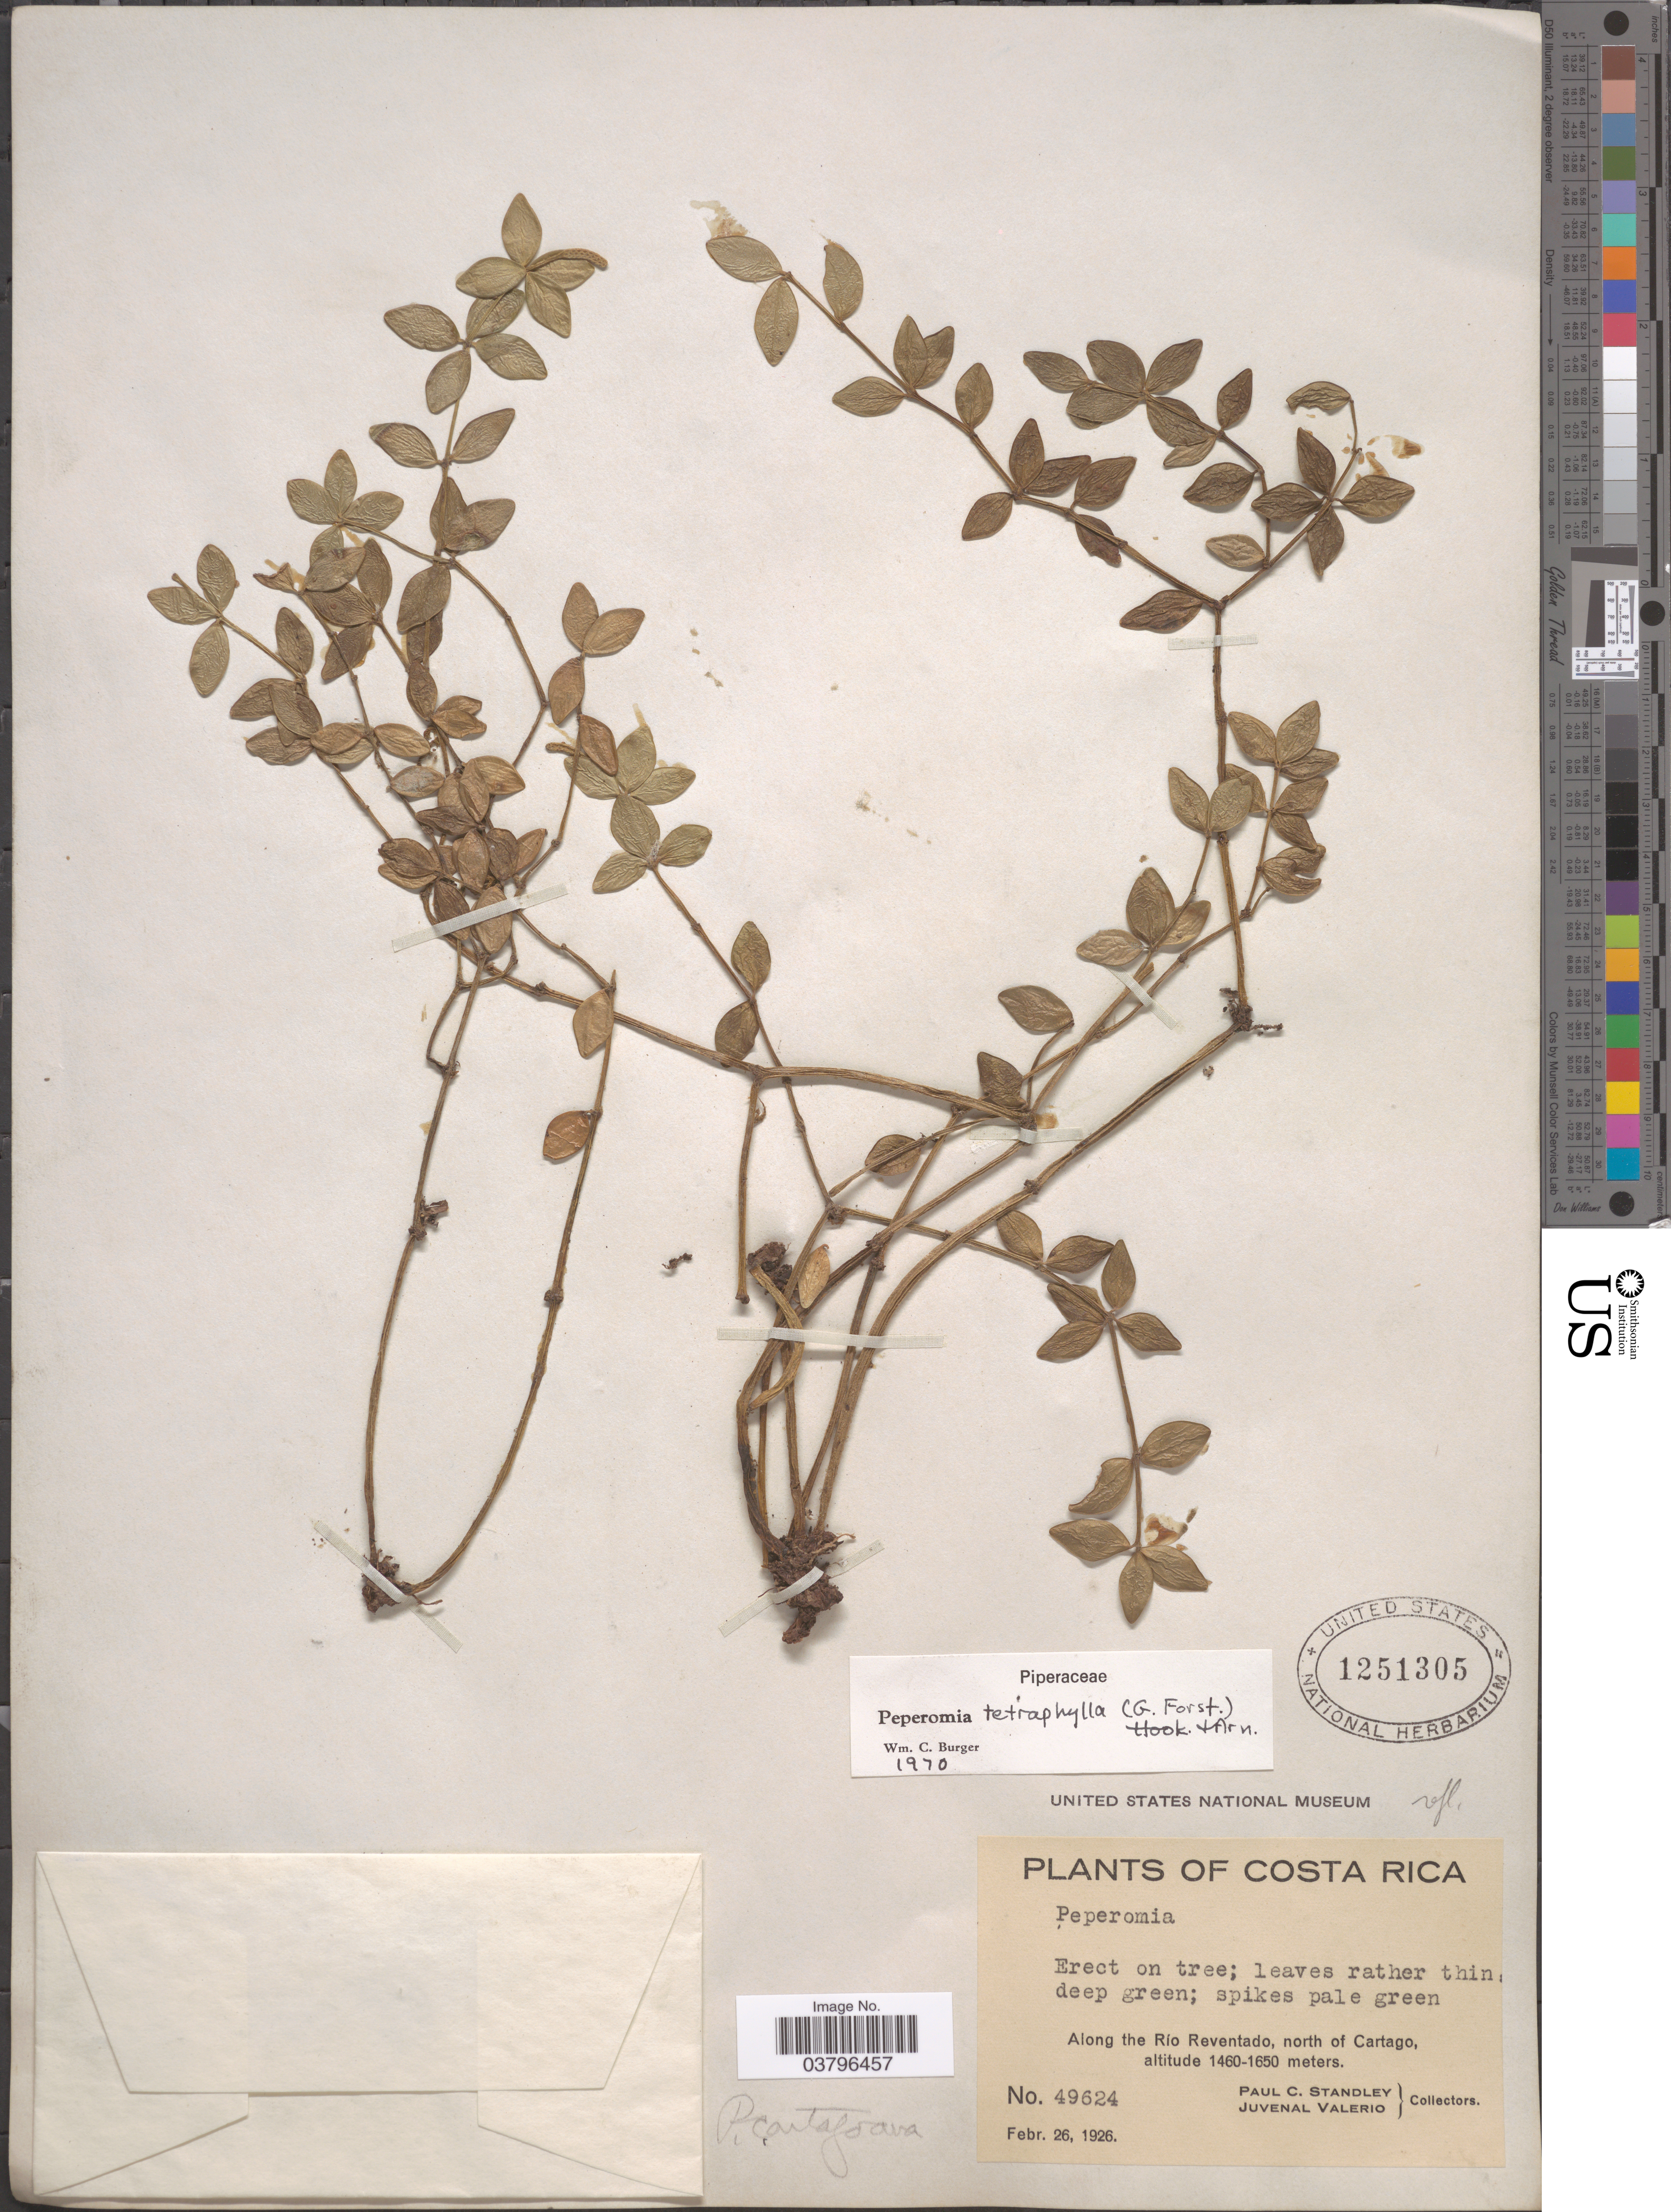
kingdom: Plantae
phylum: Tracheophyta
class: Magnoliopsida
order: Piperales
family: Piperaceae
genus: Peperomia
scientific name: Peperomia tetraphylla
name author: (G. Forst.) Hook. & Arn.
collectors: P. C. Standley & J. Valerio R.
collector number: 49624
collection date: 1926-02-26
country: Costa Rica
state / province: Cartago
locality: Along the Río Reventado, north of Cartago.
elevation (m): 1460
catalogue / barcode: US 1251305